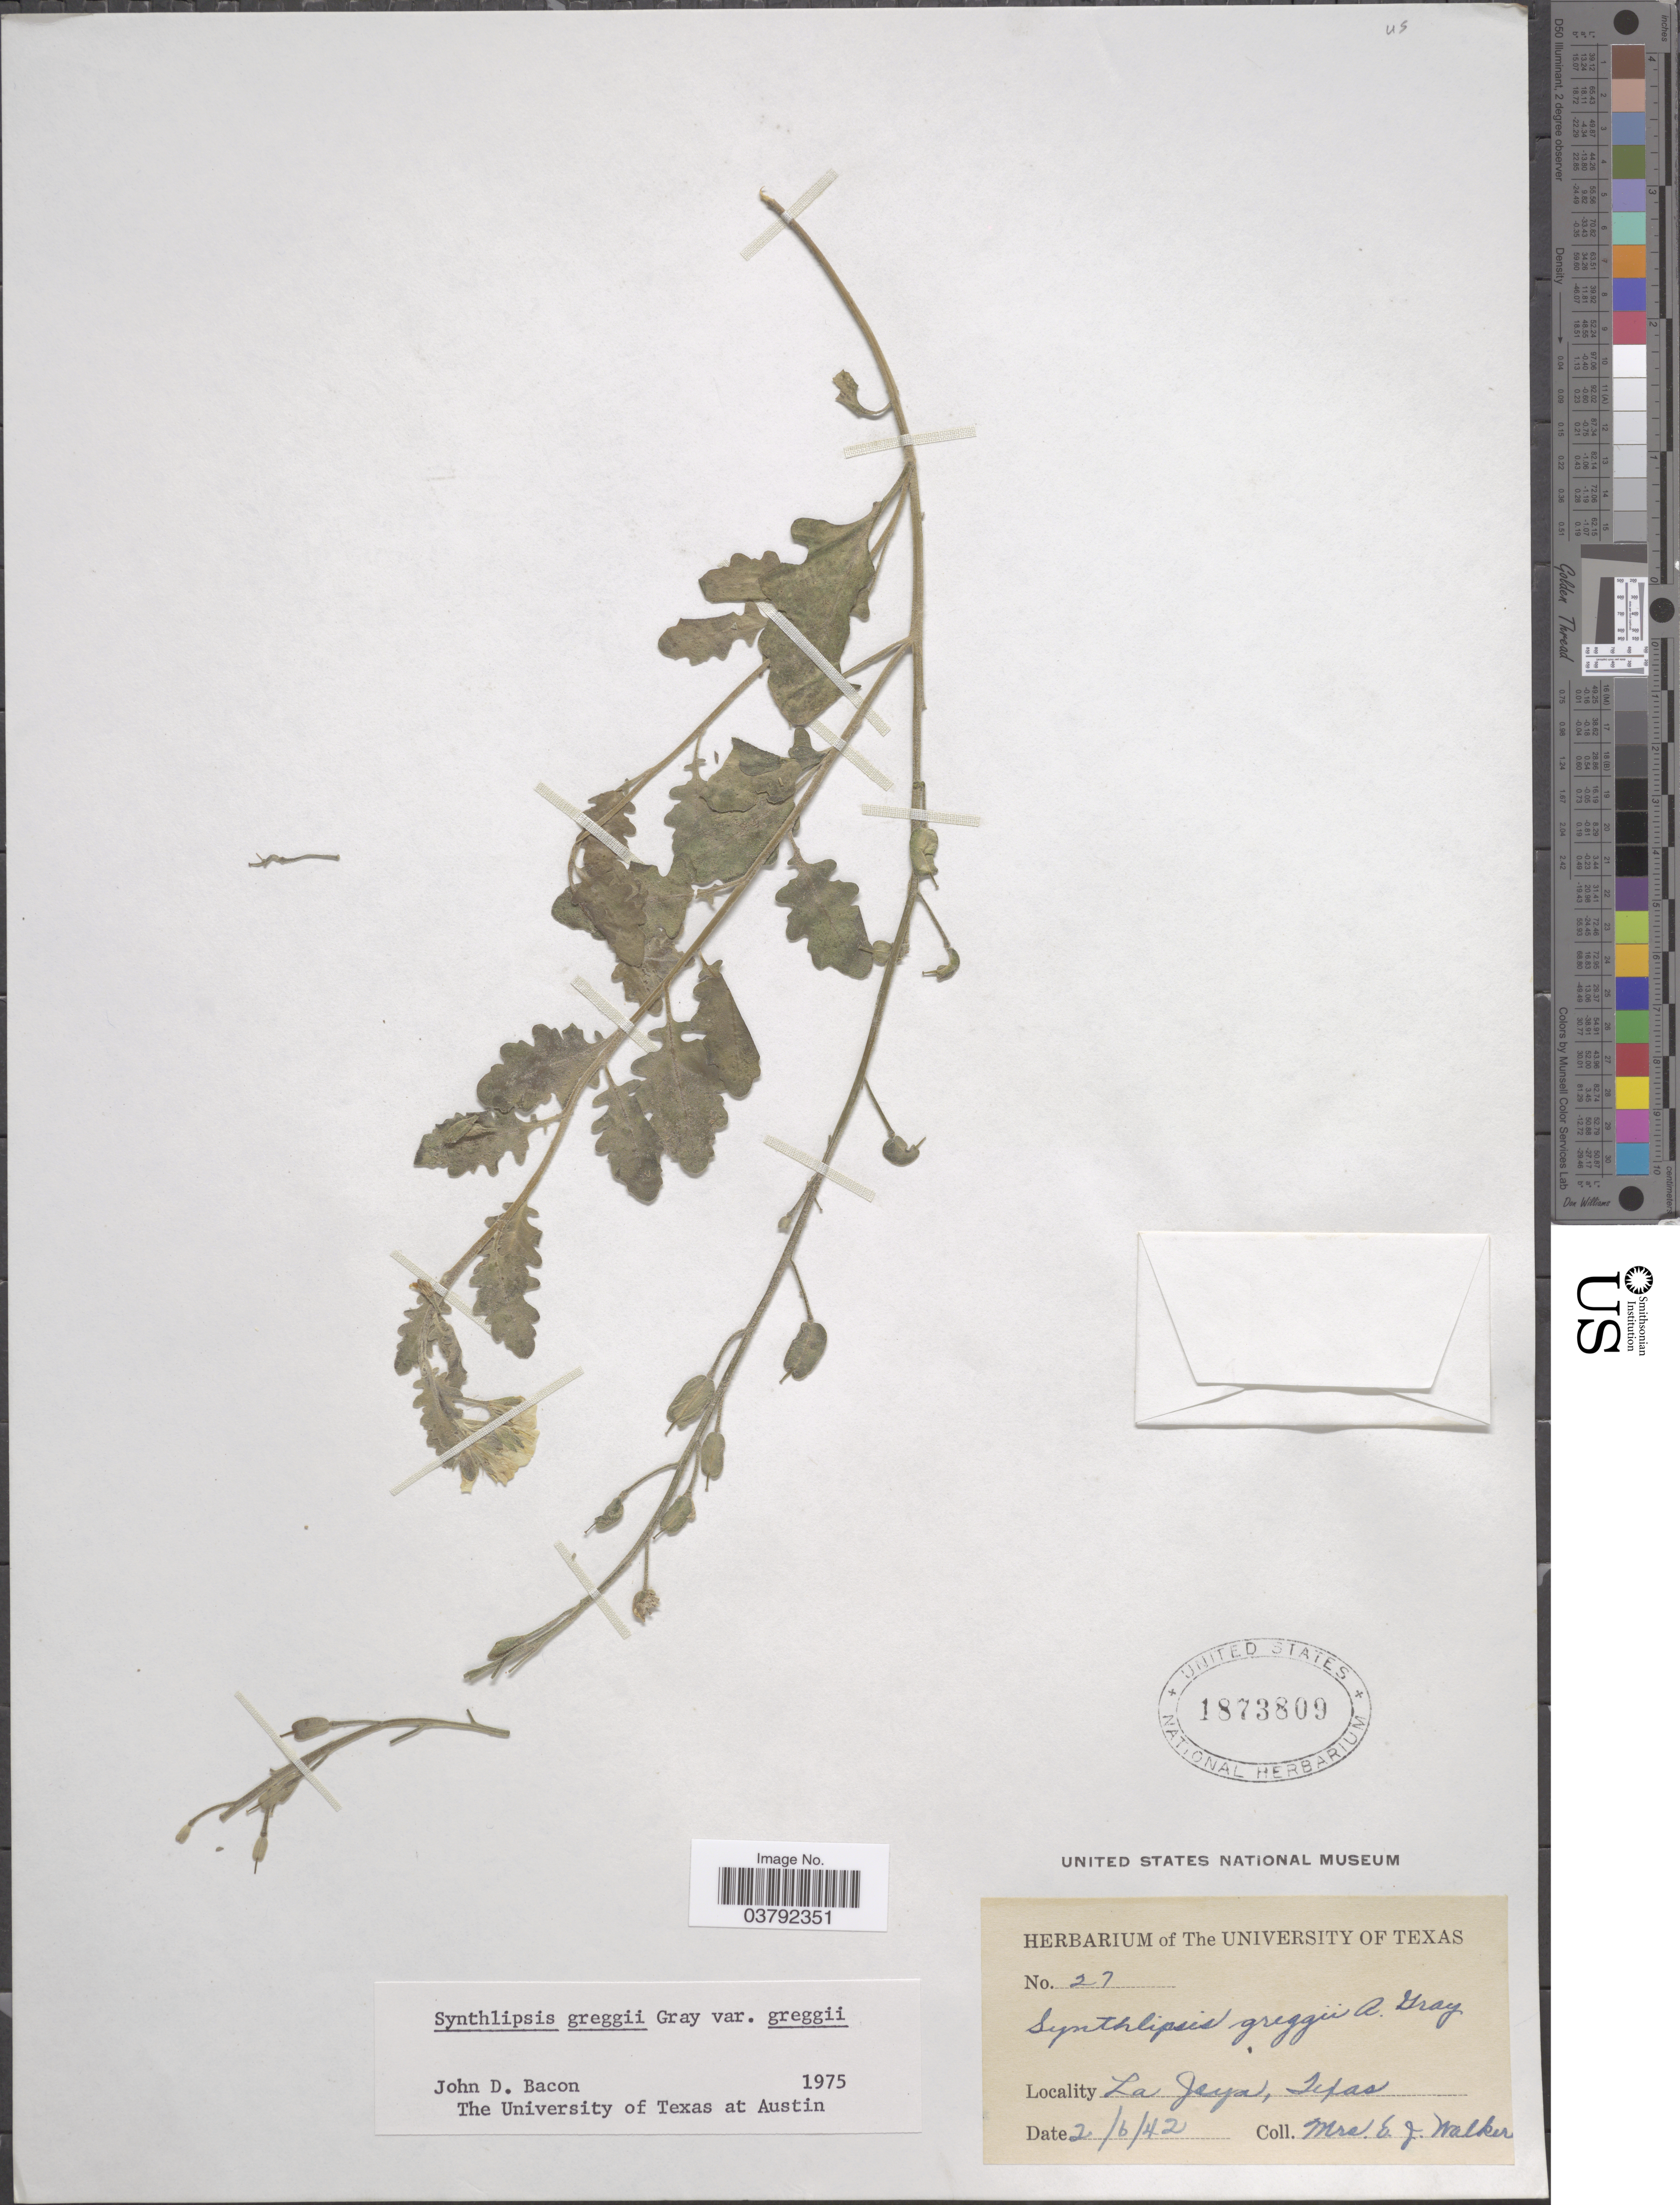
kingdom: Plantae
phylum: Tracheophyta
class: Magnoliopsida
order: Brassicales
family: Brassicaceae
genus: Synthlipsis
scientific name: Synthlipsis greggii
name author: A. Gray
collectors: E. Walker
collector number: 27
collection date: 1942-02-06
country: United States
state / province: Texas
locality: La Joya.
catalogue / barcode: US 1873809